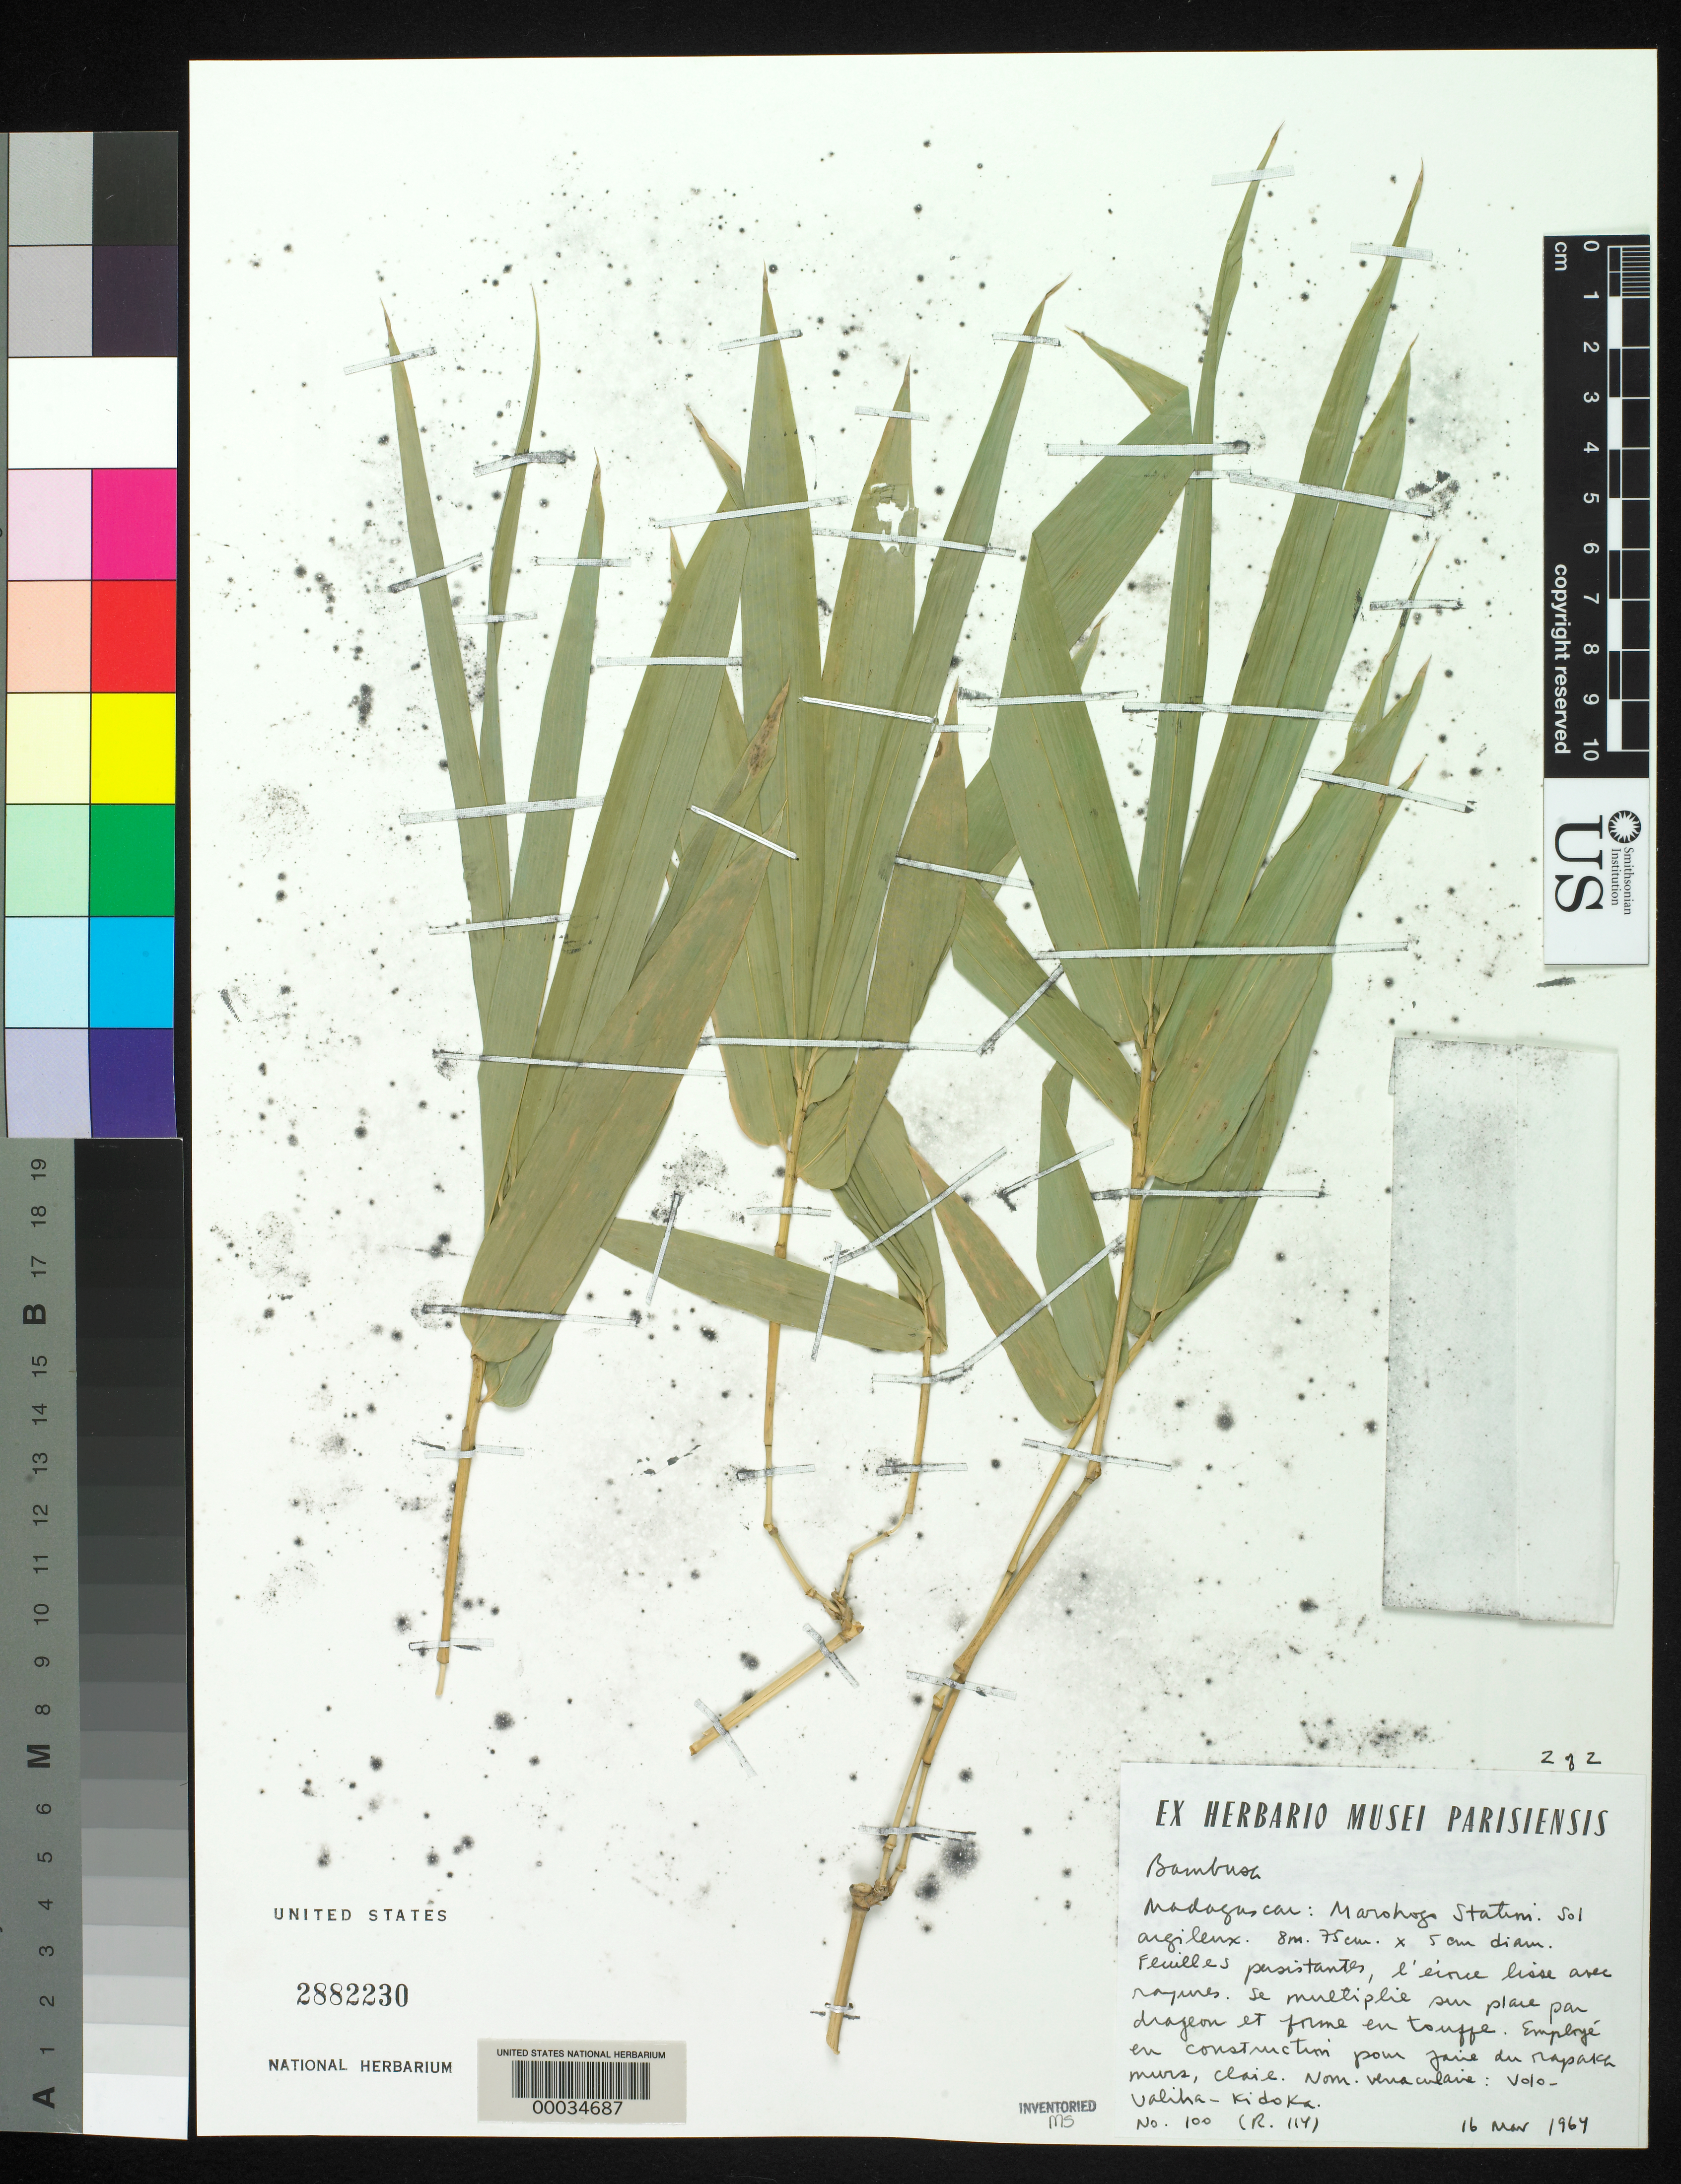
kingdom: Plantae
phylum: Tracheophyta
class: Liliopsida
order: Poales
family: Poaceae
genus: Bambusa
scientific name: Bambusa sp.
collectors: -. Maitso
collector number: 101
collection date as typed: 16 Mar 1964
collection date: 1964-03-16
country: Madagascar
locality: Marshogs station-hauteu totale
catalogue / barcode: US 2882230